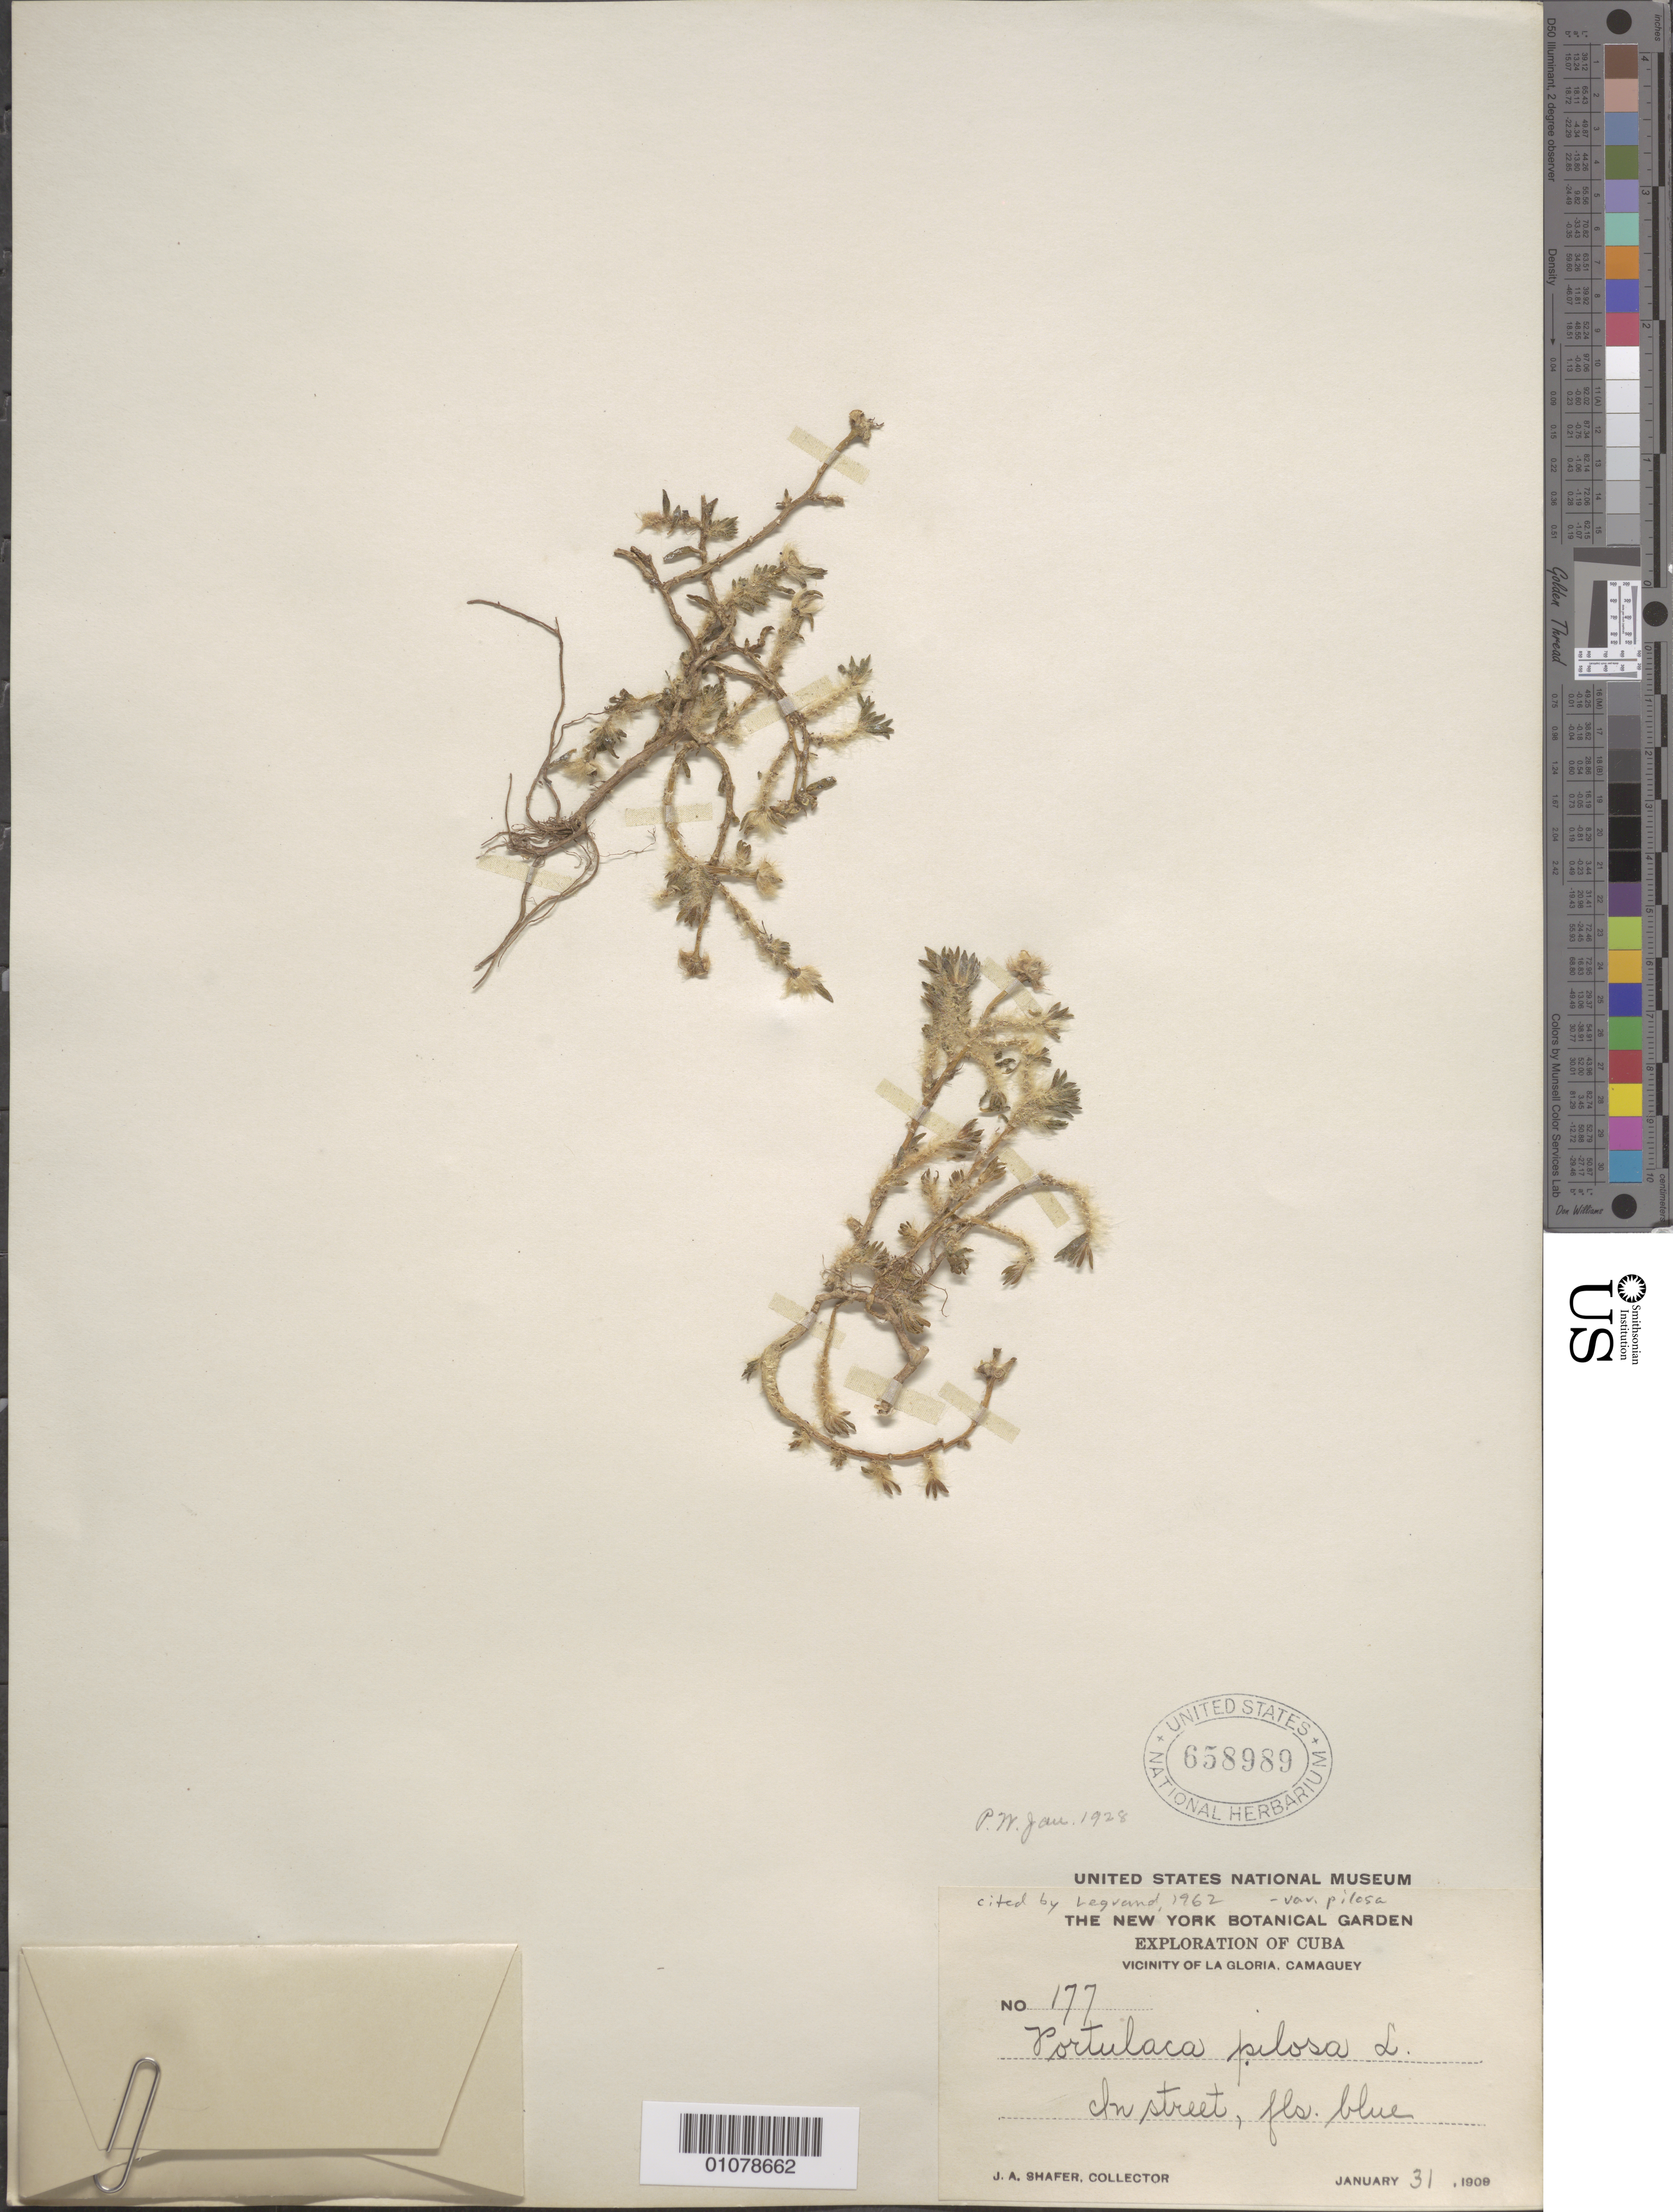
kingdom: Plantae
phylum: Tracheophyta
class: Magnoliopsida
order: Caryophyllales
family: Portulacaceae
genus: Portulaca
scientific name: Portulaca pilosa f. pilosa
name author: L.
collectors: J. A. Shafer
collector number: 177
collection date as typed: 31 Jan 1909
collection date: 1909-01-31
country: Cuba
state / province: Camagüey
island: Cuba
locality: Camaguey, Vicinity of La Gloria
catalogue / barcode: US 658989